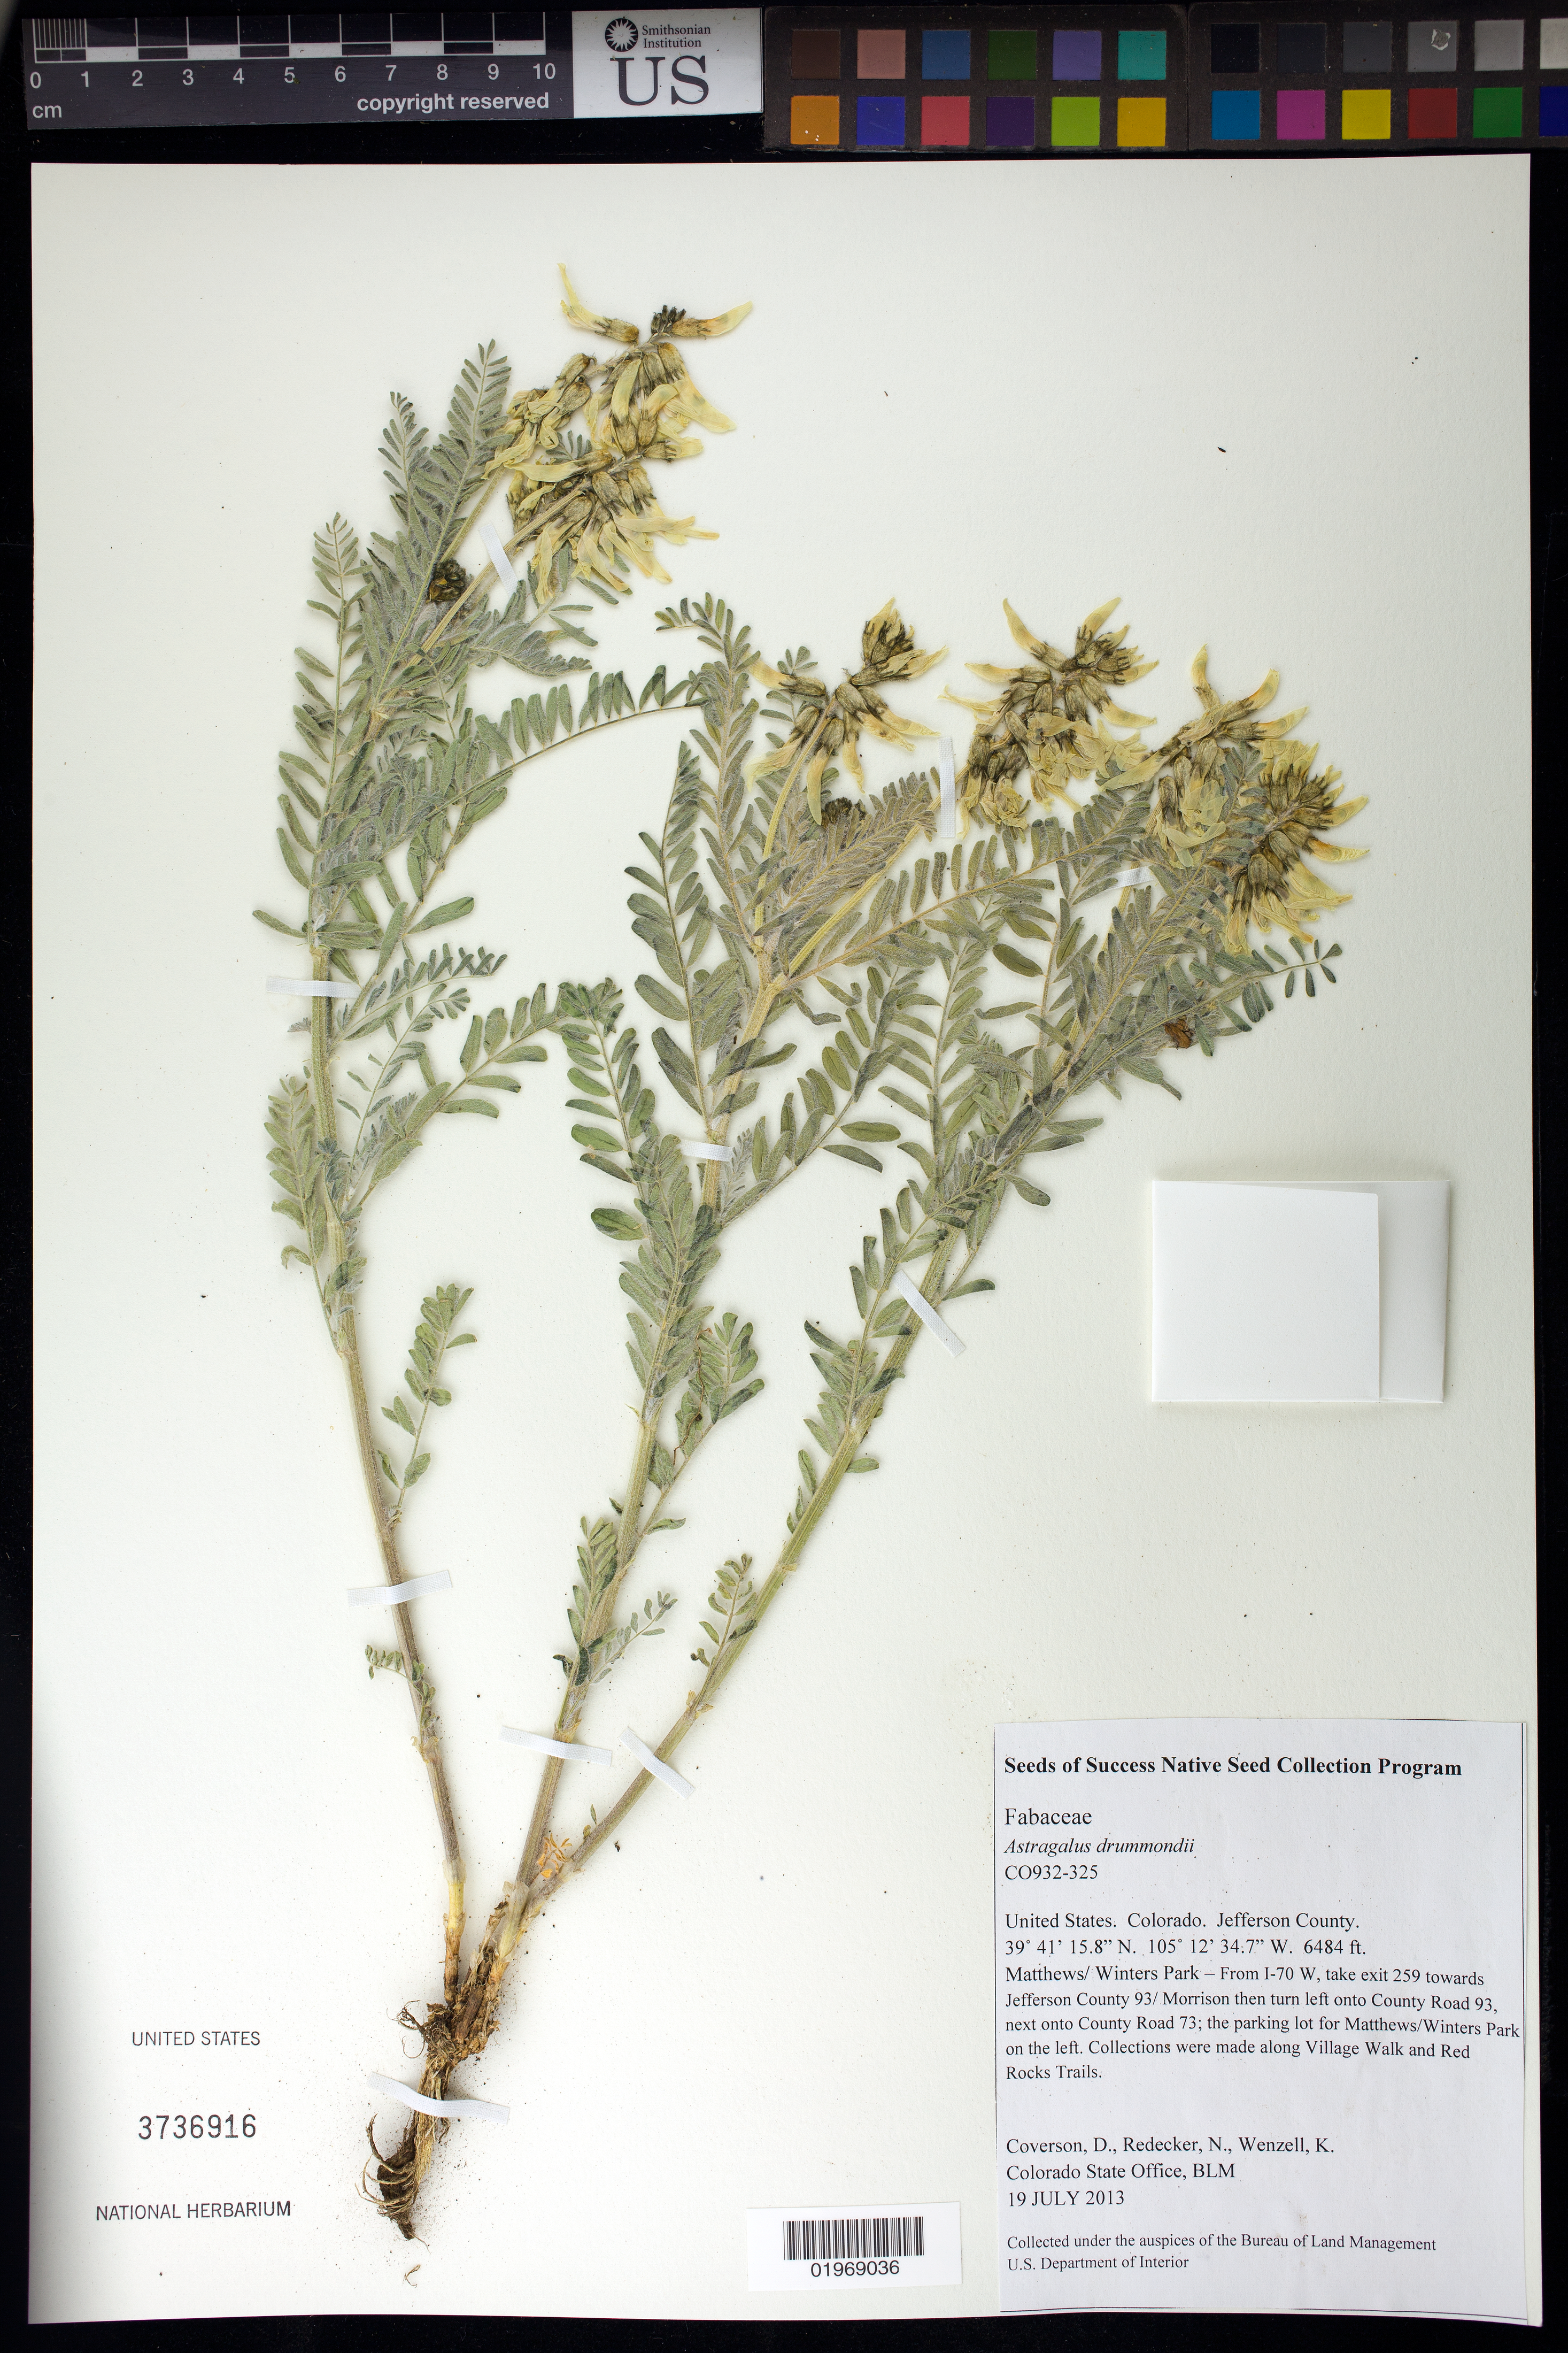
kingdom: Plantae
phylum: Tracheophyta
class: Magnoliopsida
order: Fabales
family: Fabaceae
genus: Astragalus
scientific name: Astragalus drummondii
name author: Hook.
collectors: D. Coverson, N. Redecker & K. Wenzell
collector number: CO932-325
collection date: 2013-07-19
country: United States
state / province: Colorado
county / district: Jefferson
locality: Matthews/ Winters Park, along Village Walk and Red Rocks Trail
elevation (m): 1976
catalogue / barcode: US 3736916